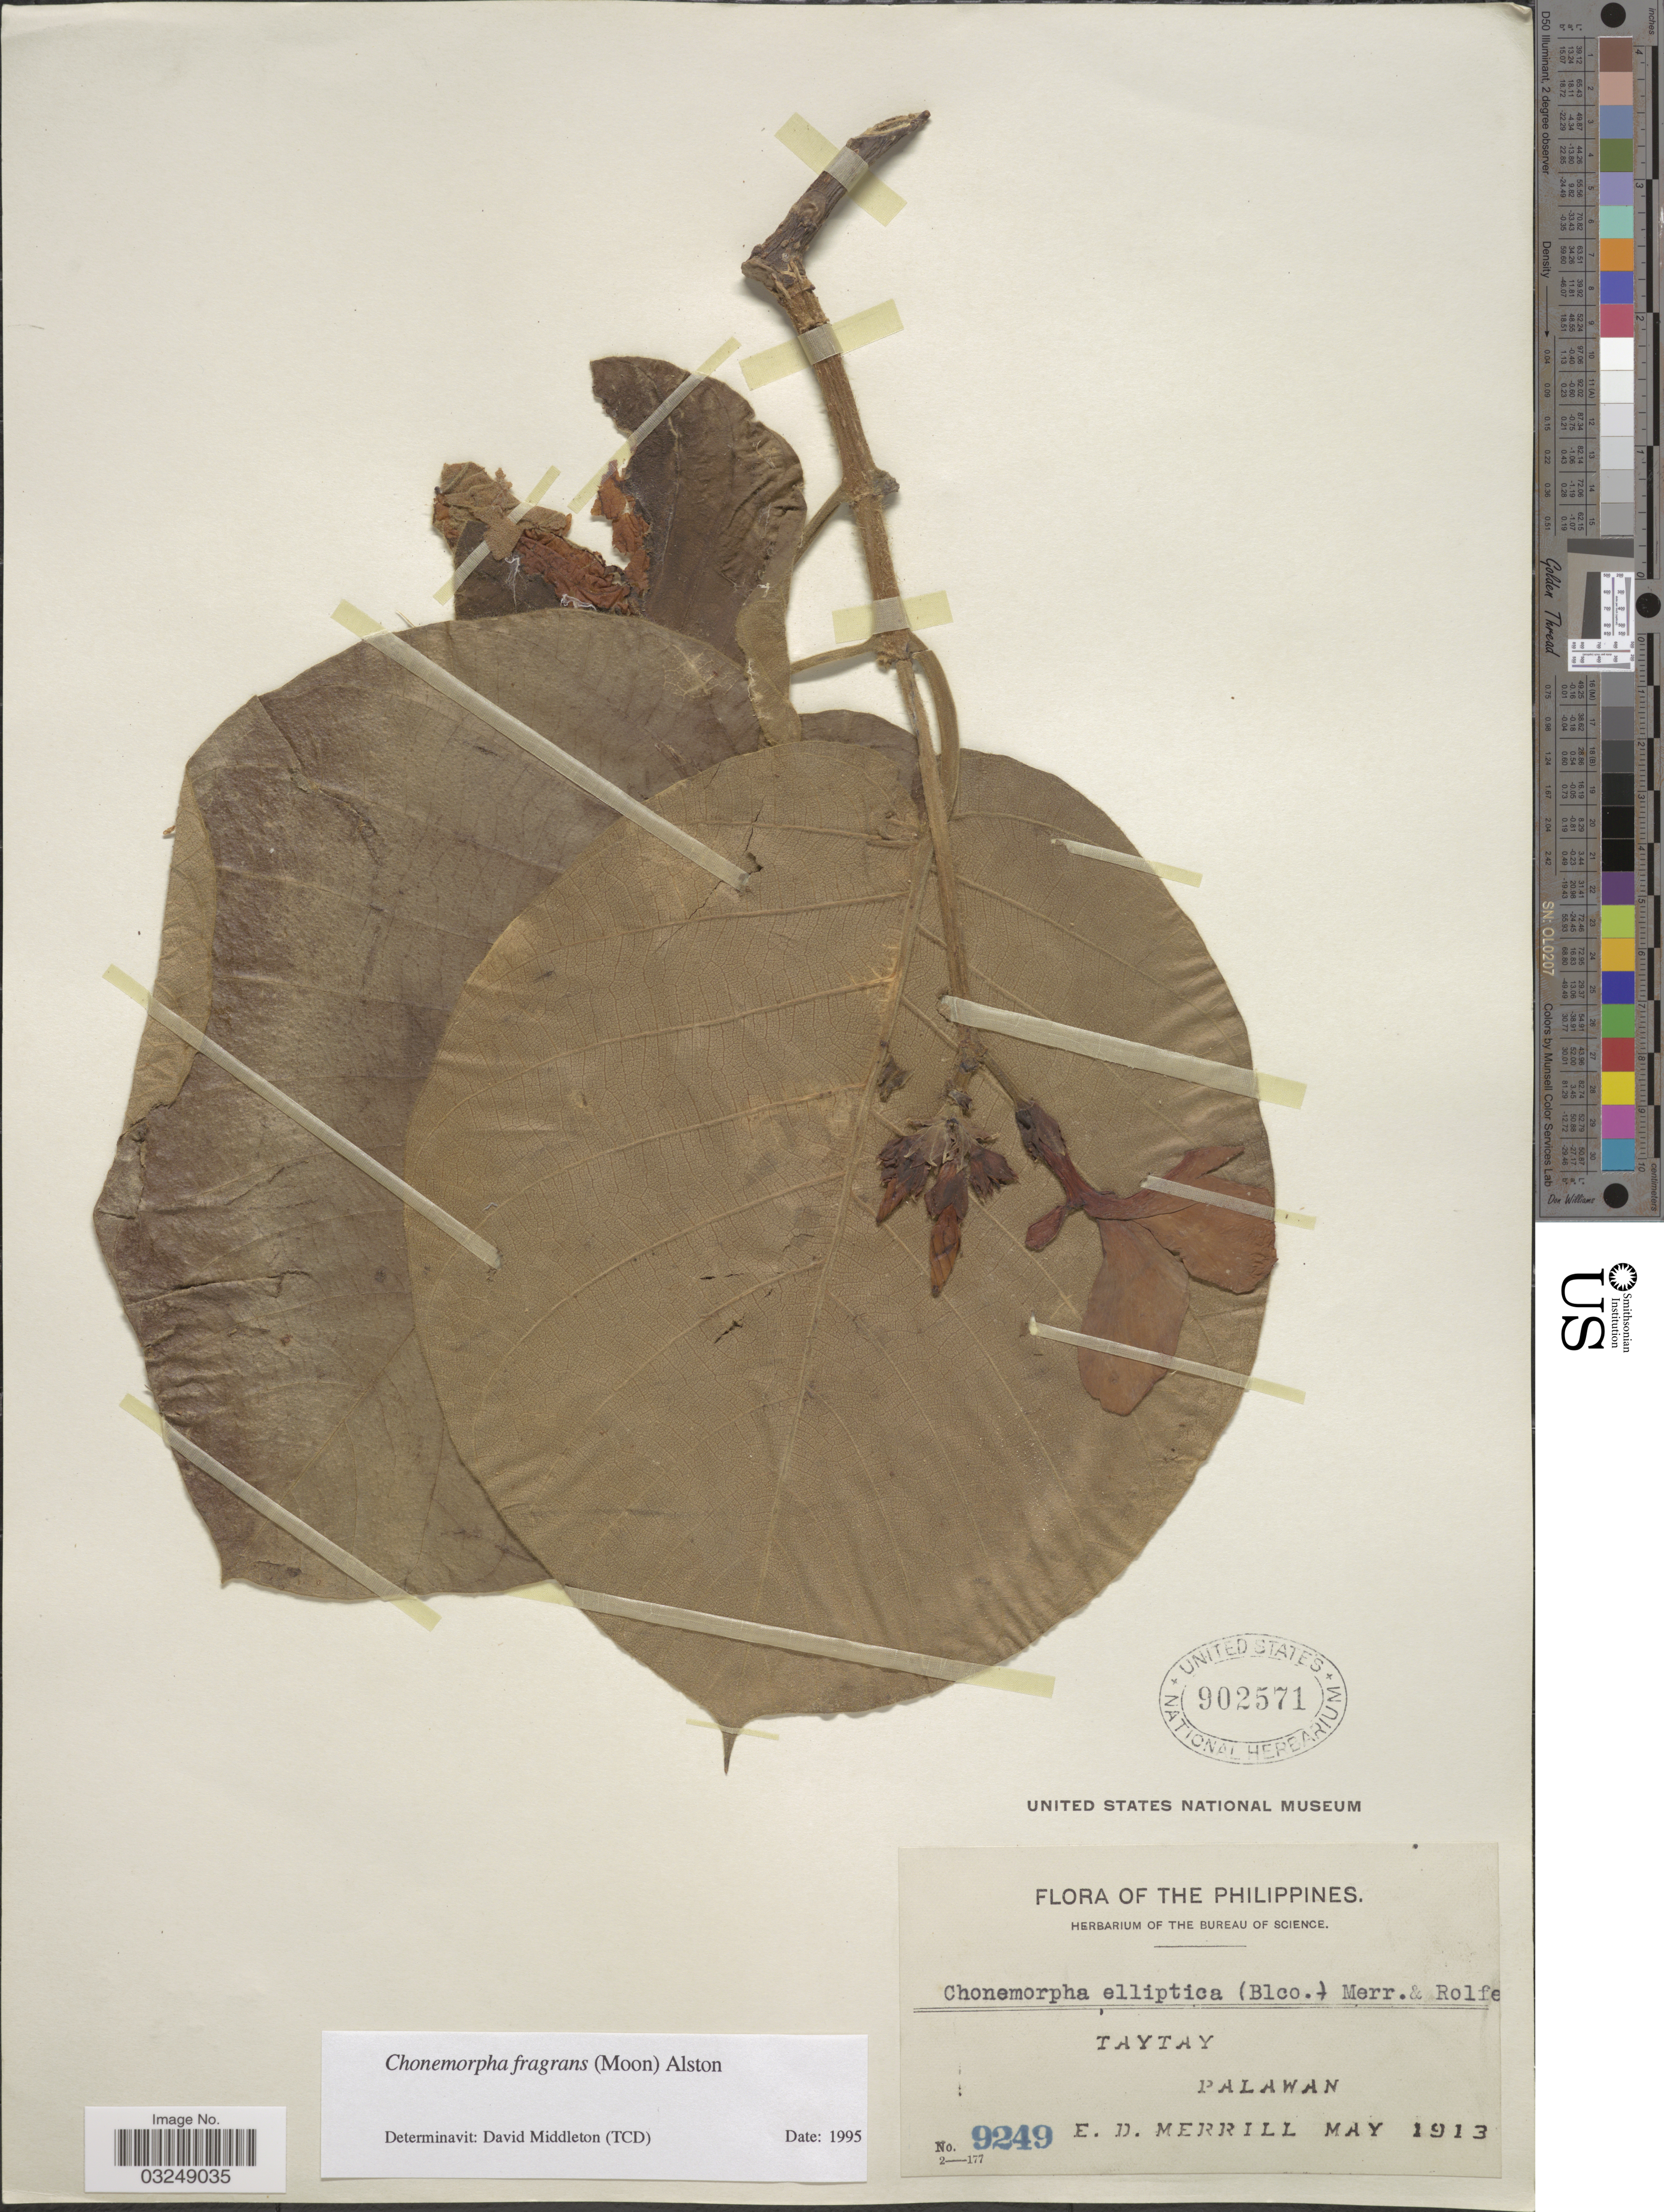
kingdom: Plantae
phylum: Tracheophyta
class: Magnoliopsida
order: Gentianales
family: Apocynaceae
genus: Chonemorpha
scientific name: Chonemorpha fragrans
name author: (K.H. Moon) Alston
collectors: E. D. Merrill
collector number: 9249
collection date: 1913-05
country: Philippines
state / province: Mimaropa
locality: Taytay, Palawan.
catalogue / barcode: US 902571